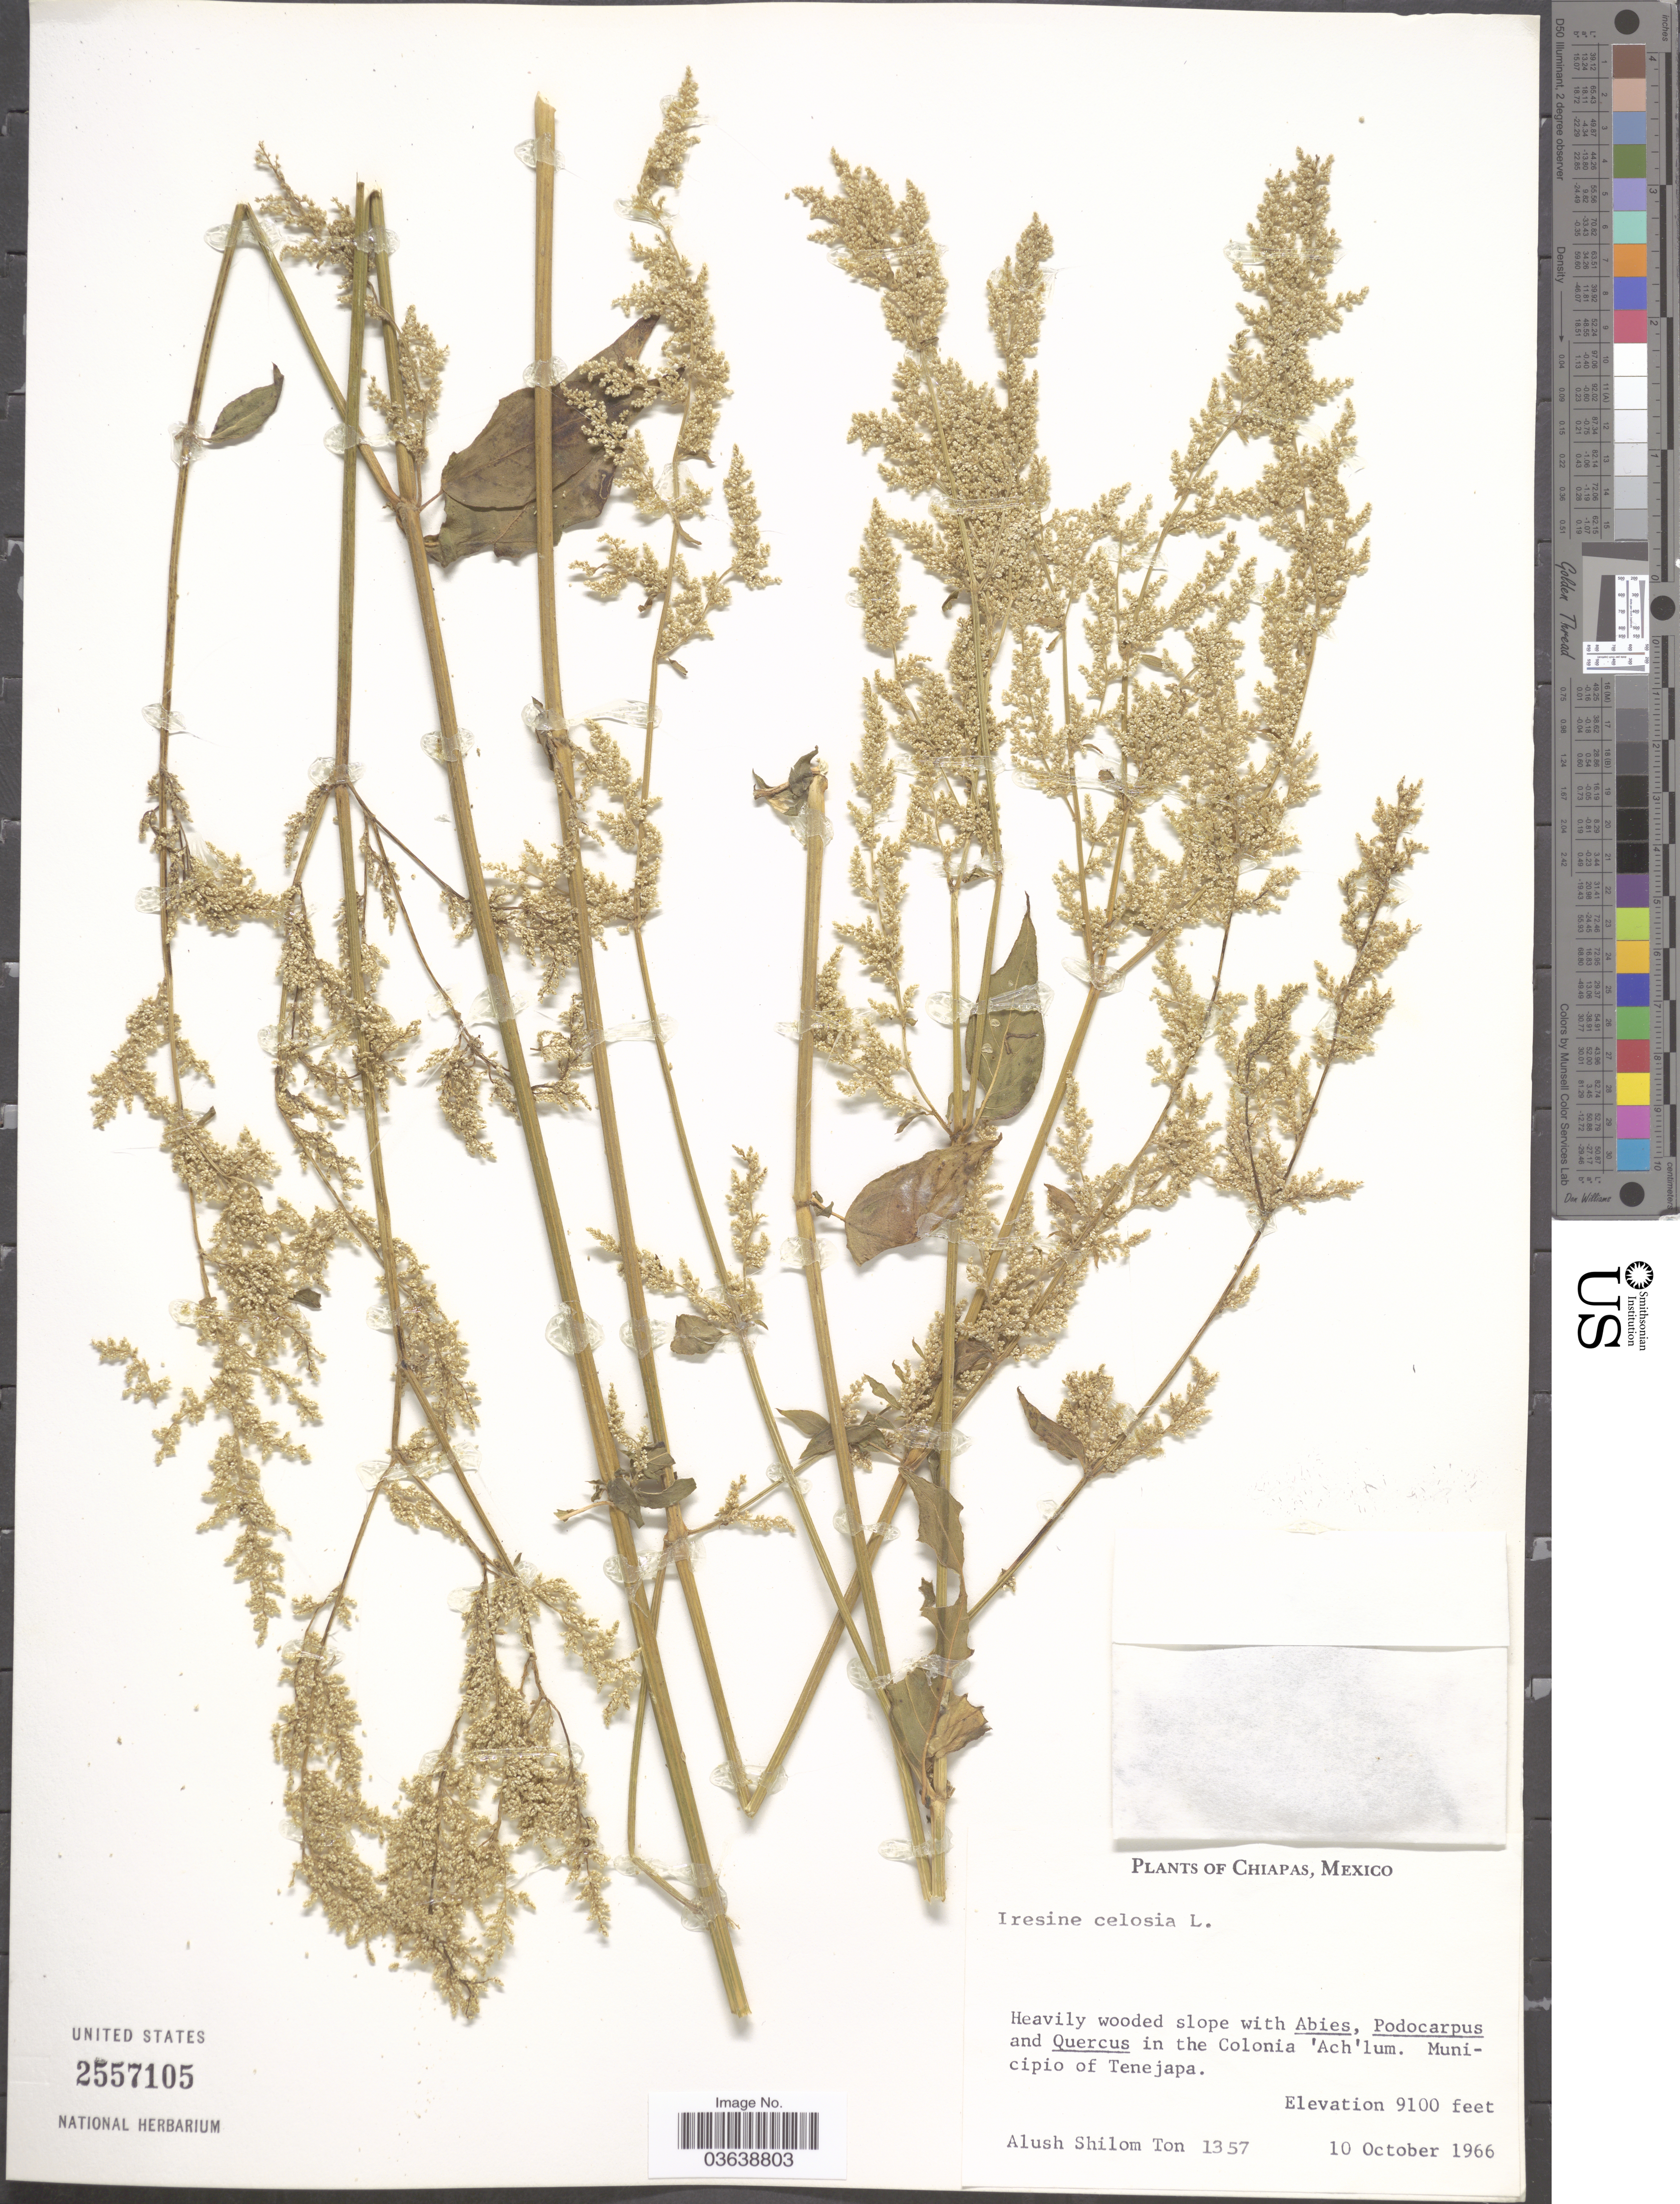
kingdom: Plantae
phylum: Tracheophyta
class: Magnoliopsida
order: Caryophyllales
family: Amaranthaceae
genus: Iresine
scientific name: Iresine celosia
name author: L.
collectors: A. M. Ton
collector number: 1357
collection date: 1966-10-10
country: Mexico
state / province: Chiapas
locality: In the Colonia 'Ach'lum. Municipio of Tenejapa.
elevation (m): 2774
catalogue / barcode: US 2557105